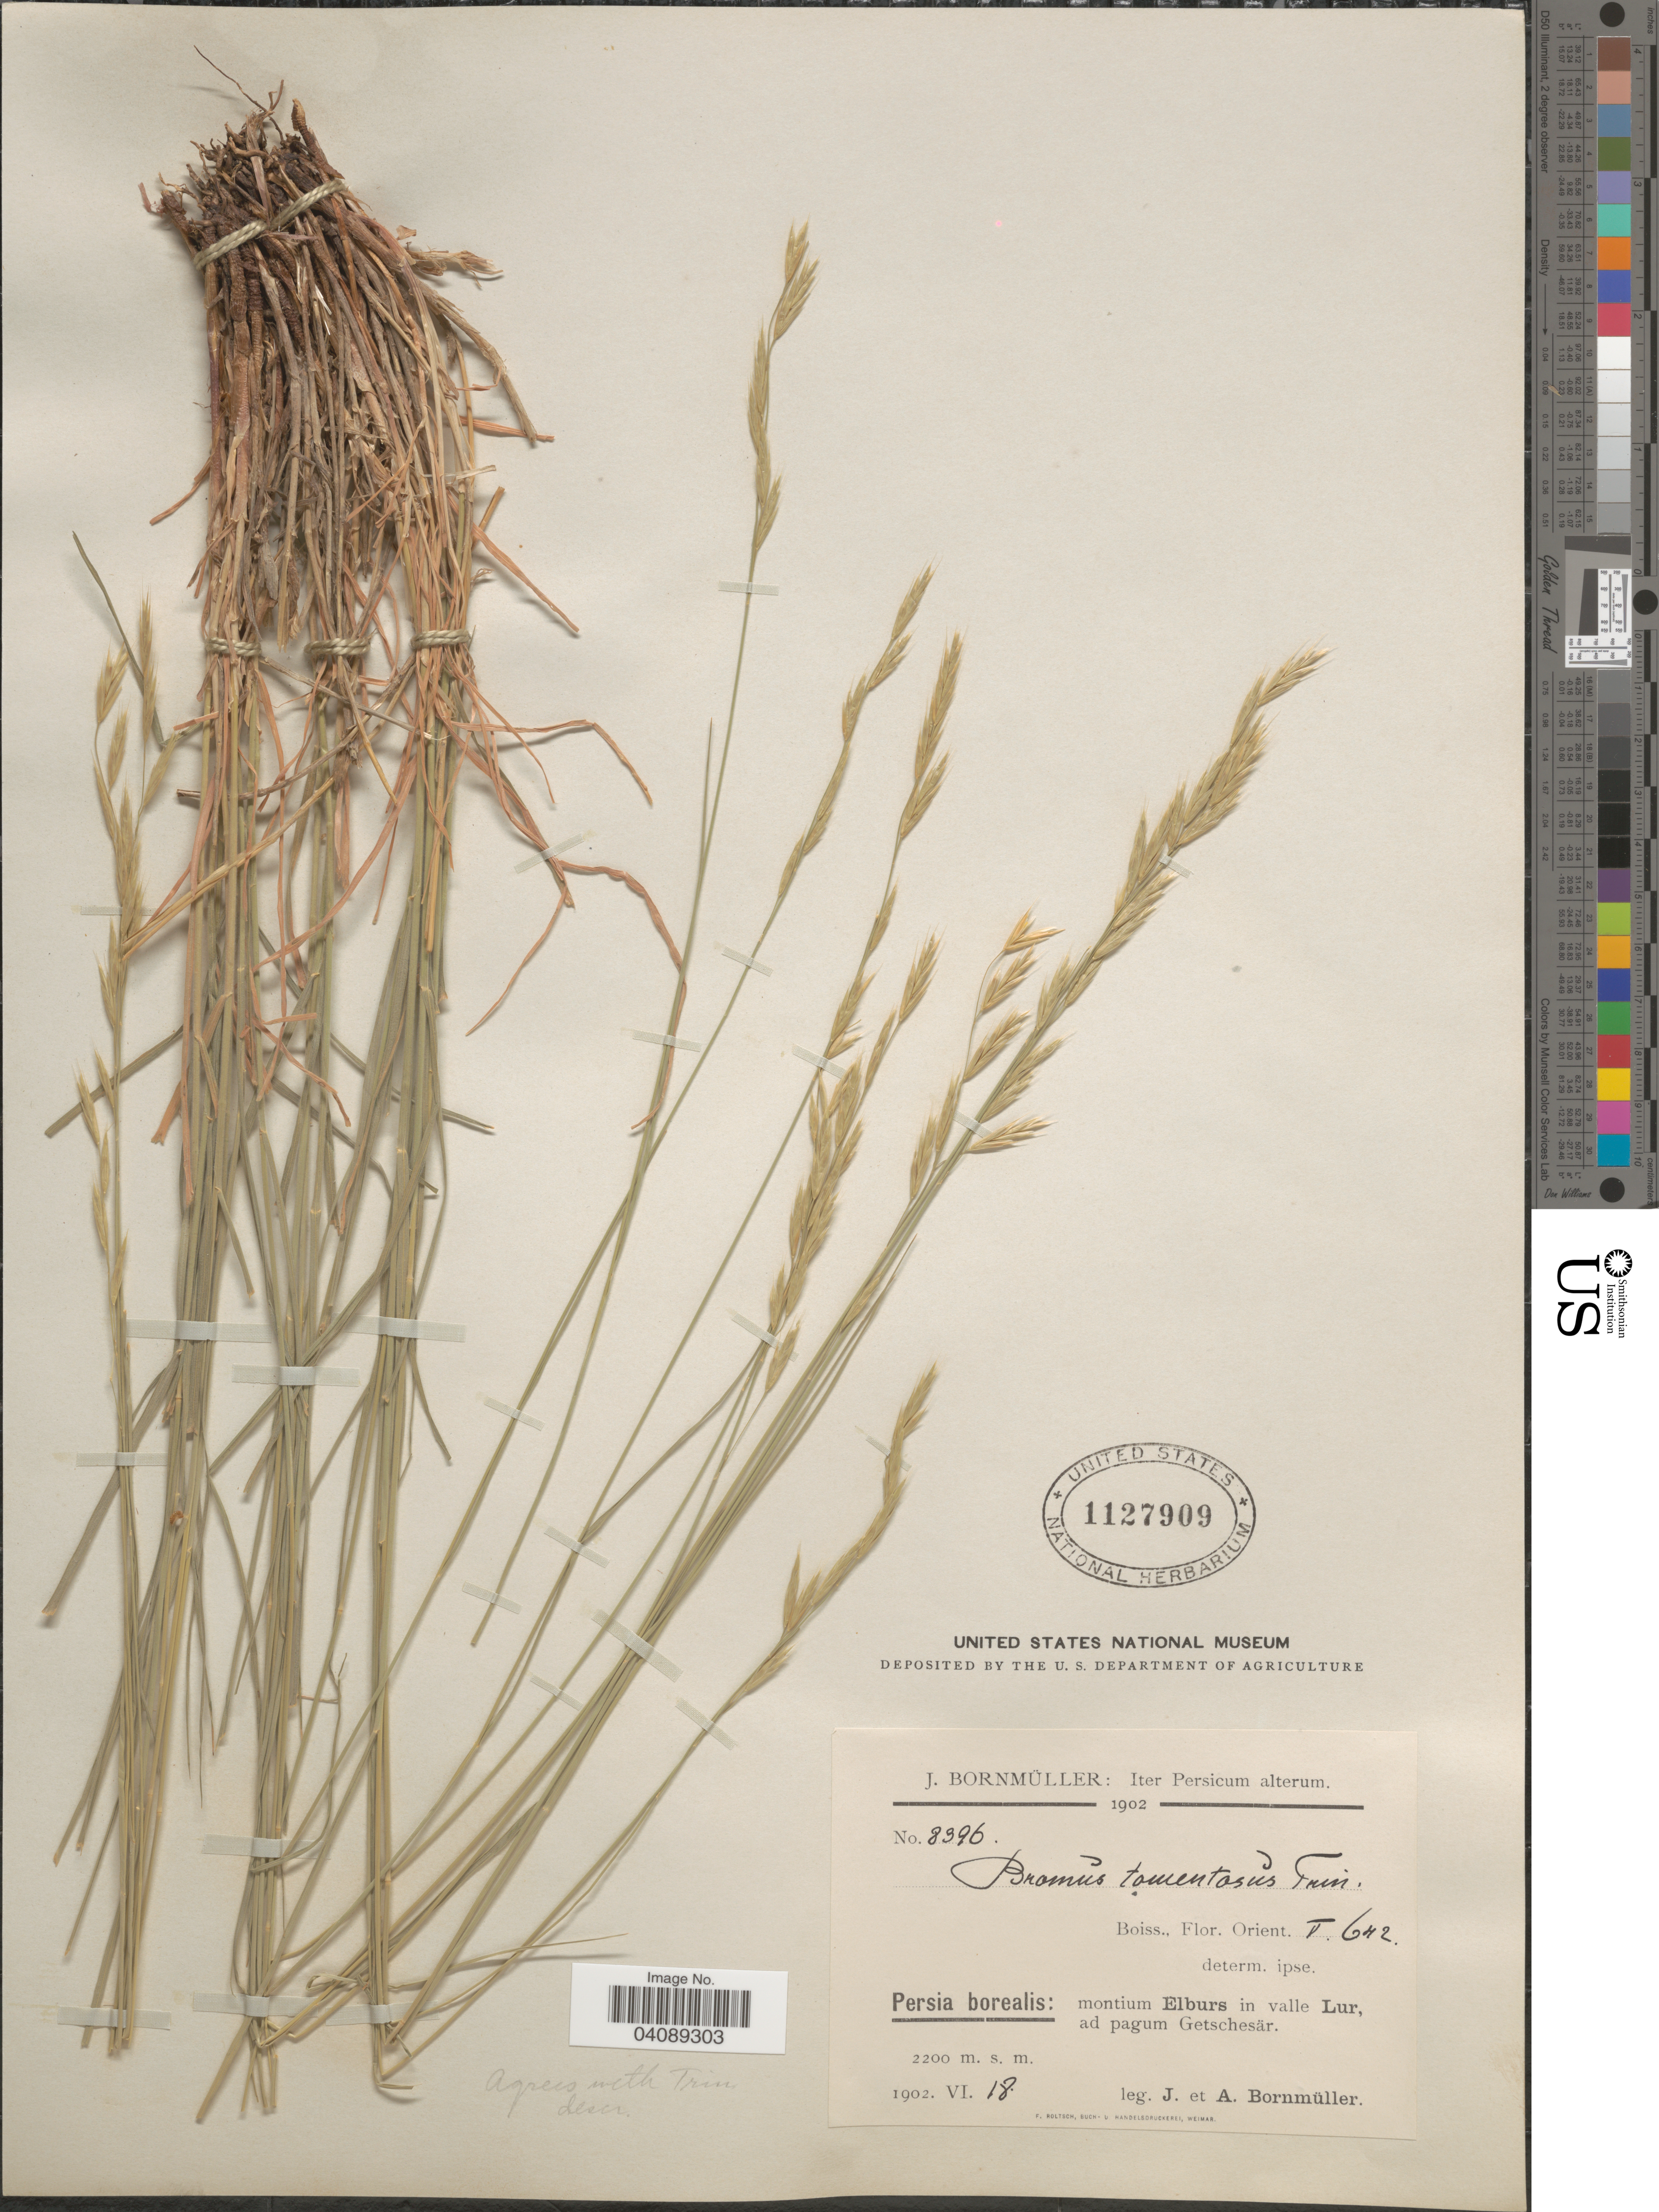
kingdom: Plantae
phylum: Tracheophyta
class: Liliopsida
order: Poales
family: Poaceae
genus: Bromus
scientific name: Bromus tomentosus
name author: Trin.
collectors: J. Bornmüller & A. Bornmüller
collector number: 8396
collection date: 1902-06-18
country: Iran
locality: Iter Persicum alterum. Persia borealis: montium Elburs in valle Lur, ad pagum Geschesär.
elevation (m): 2200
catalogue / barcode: US 1127909